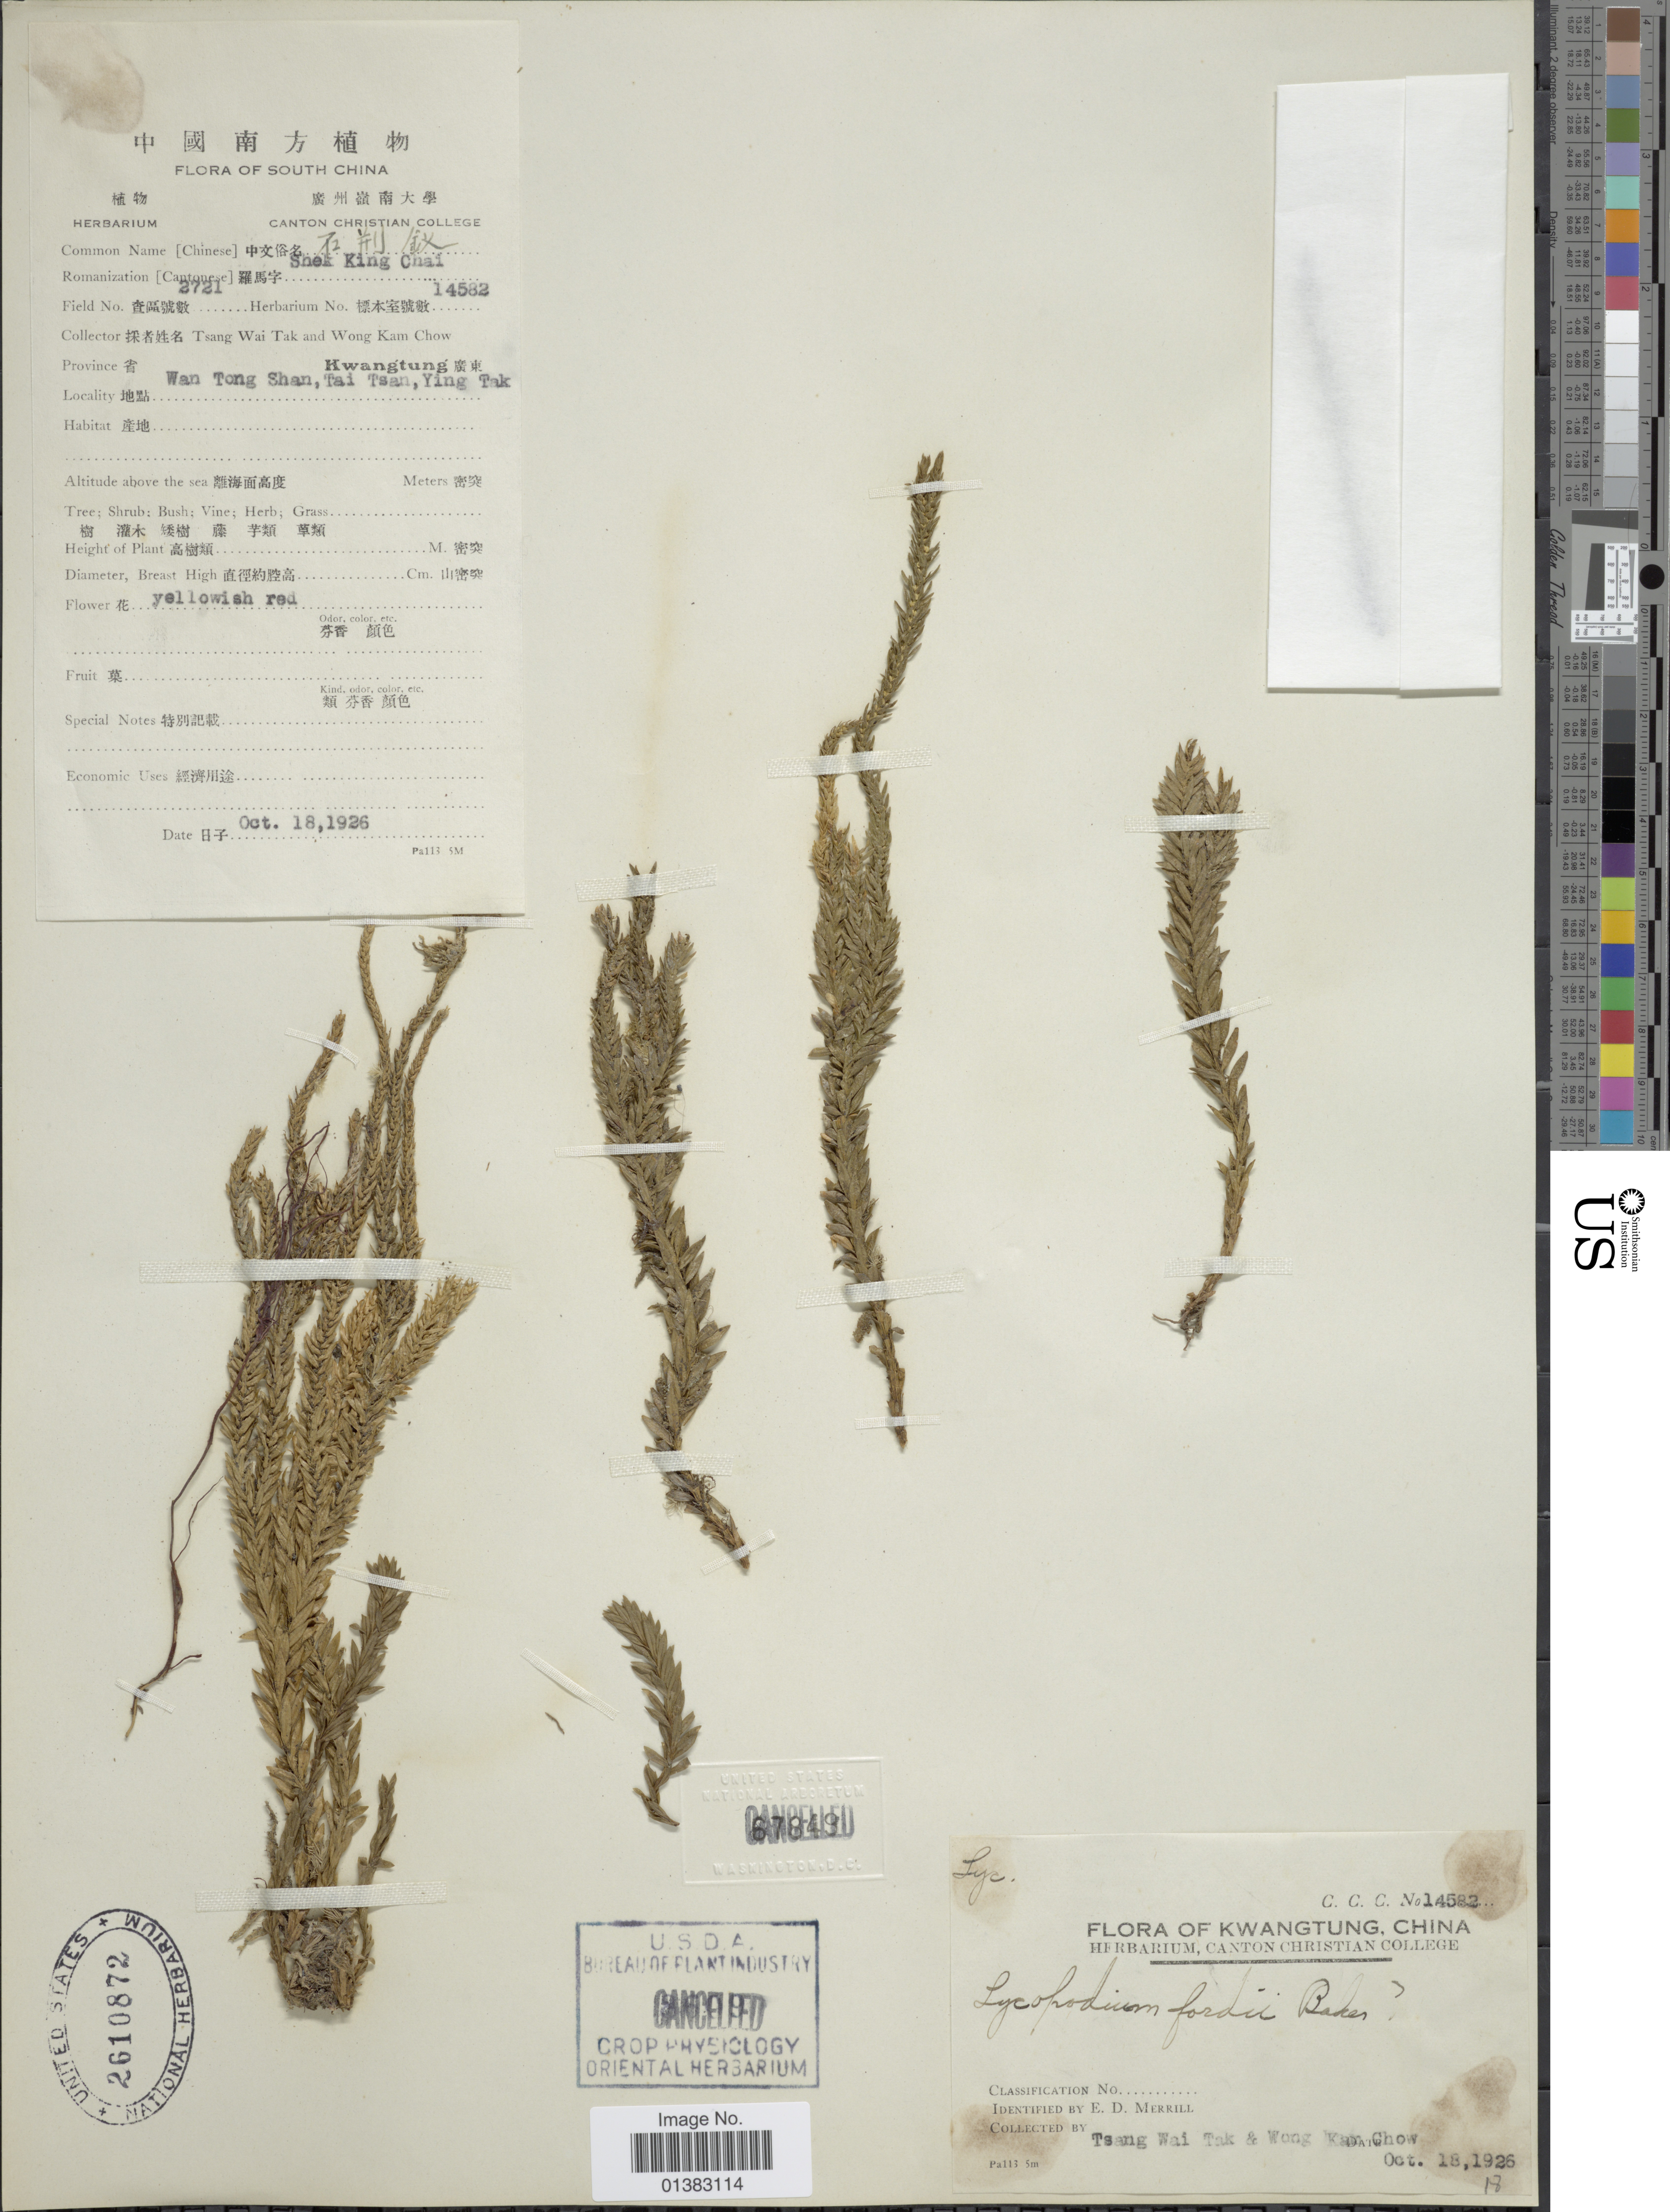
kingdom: Plantae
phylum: Tracheophyta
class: Lycopodiopsida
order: Lycopodiales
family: Lycopodiaceae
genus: Phlegmariurus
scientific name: Phlegmariurus fordii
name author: (Baker) Ching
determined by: Field, A. R.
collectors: W. T. Tsang & W. Chow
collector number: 2721/14582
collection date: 1926-10-18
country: China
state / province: Guangdong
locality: Kwangtung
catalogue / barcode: US 2610872